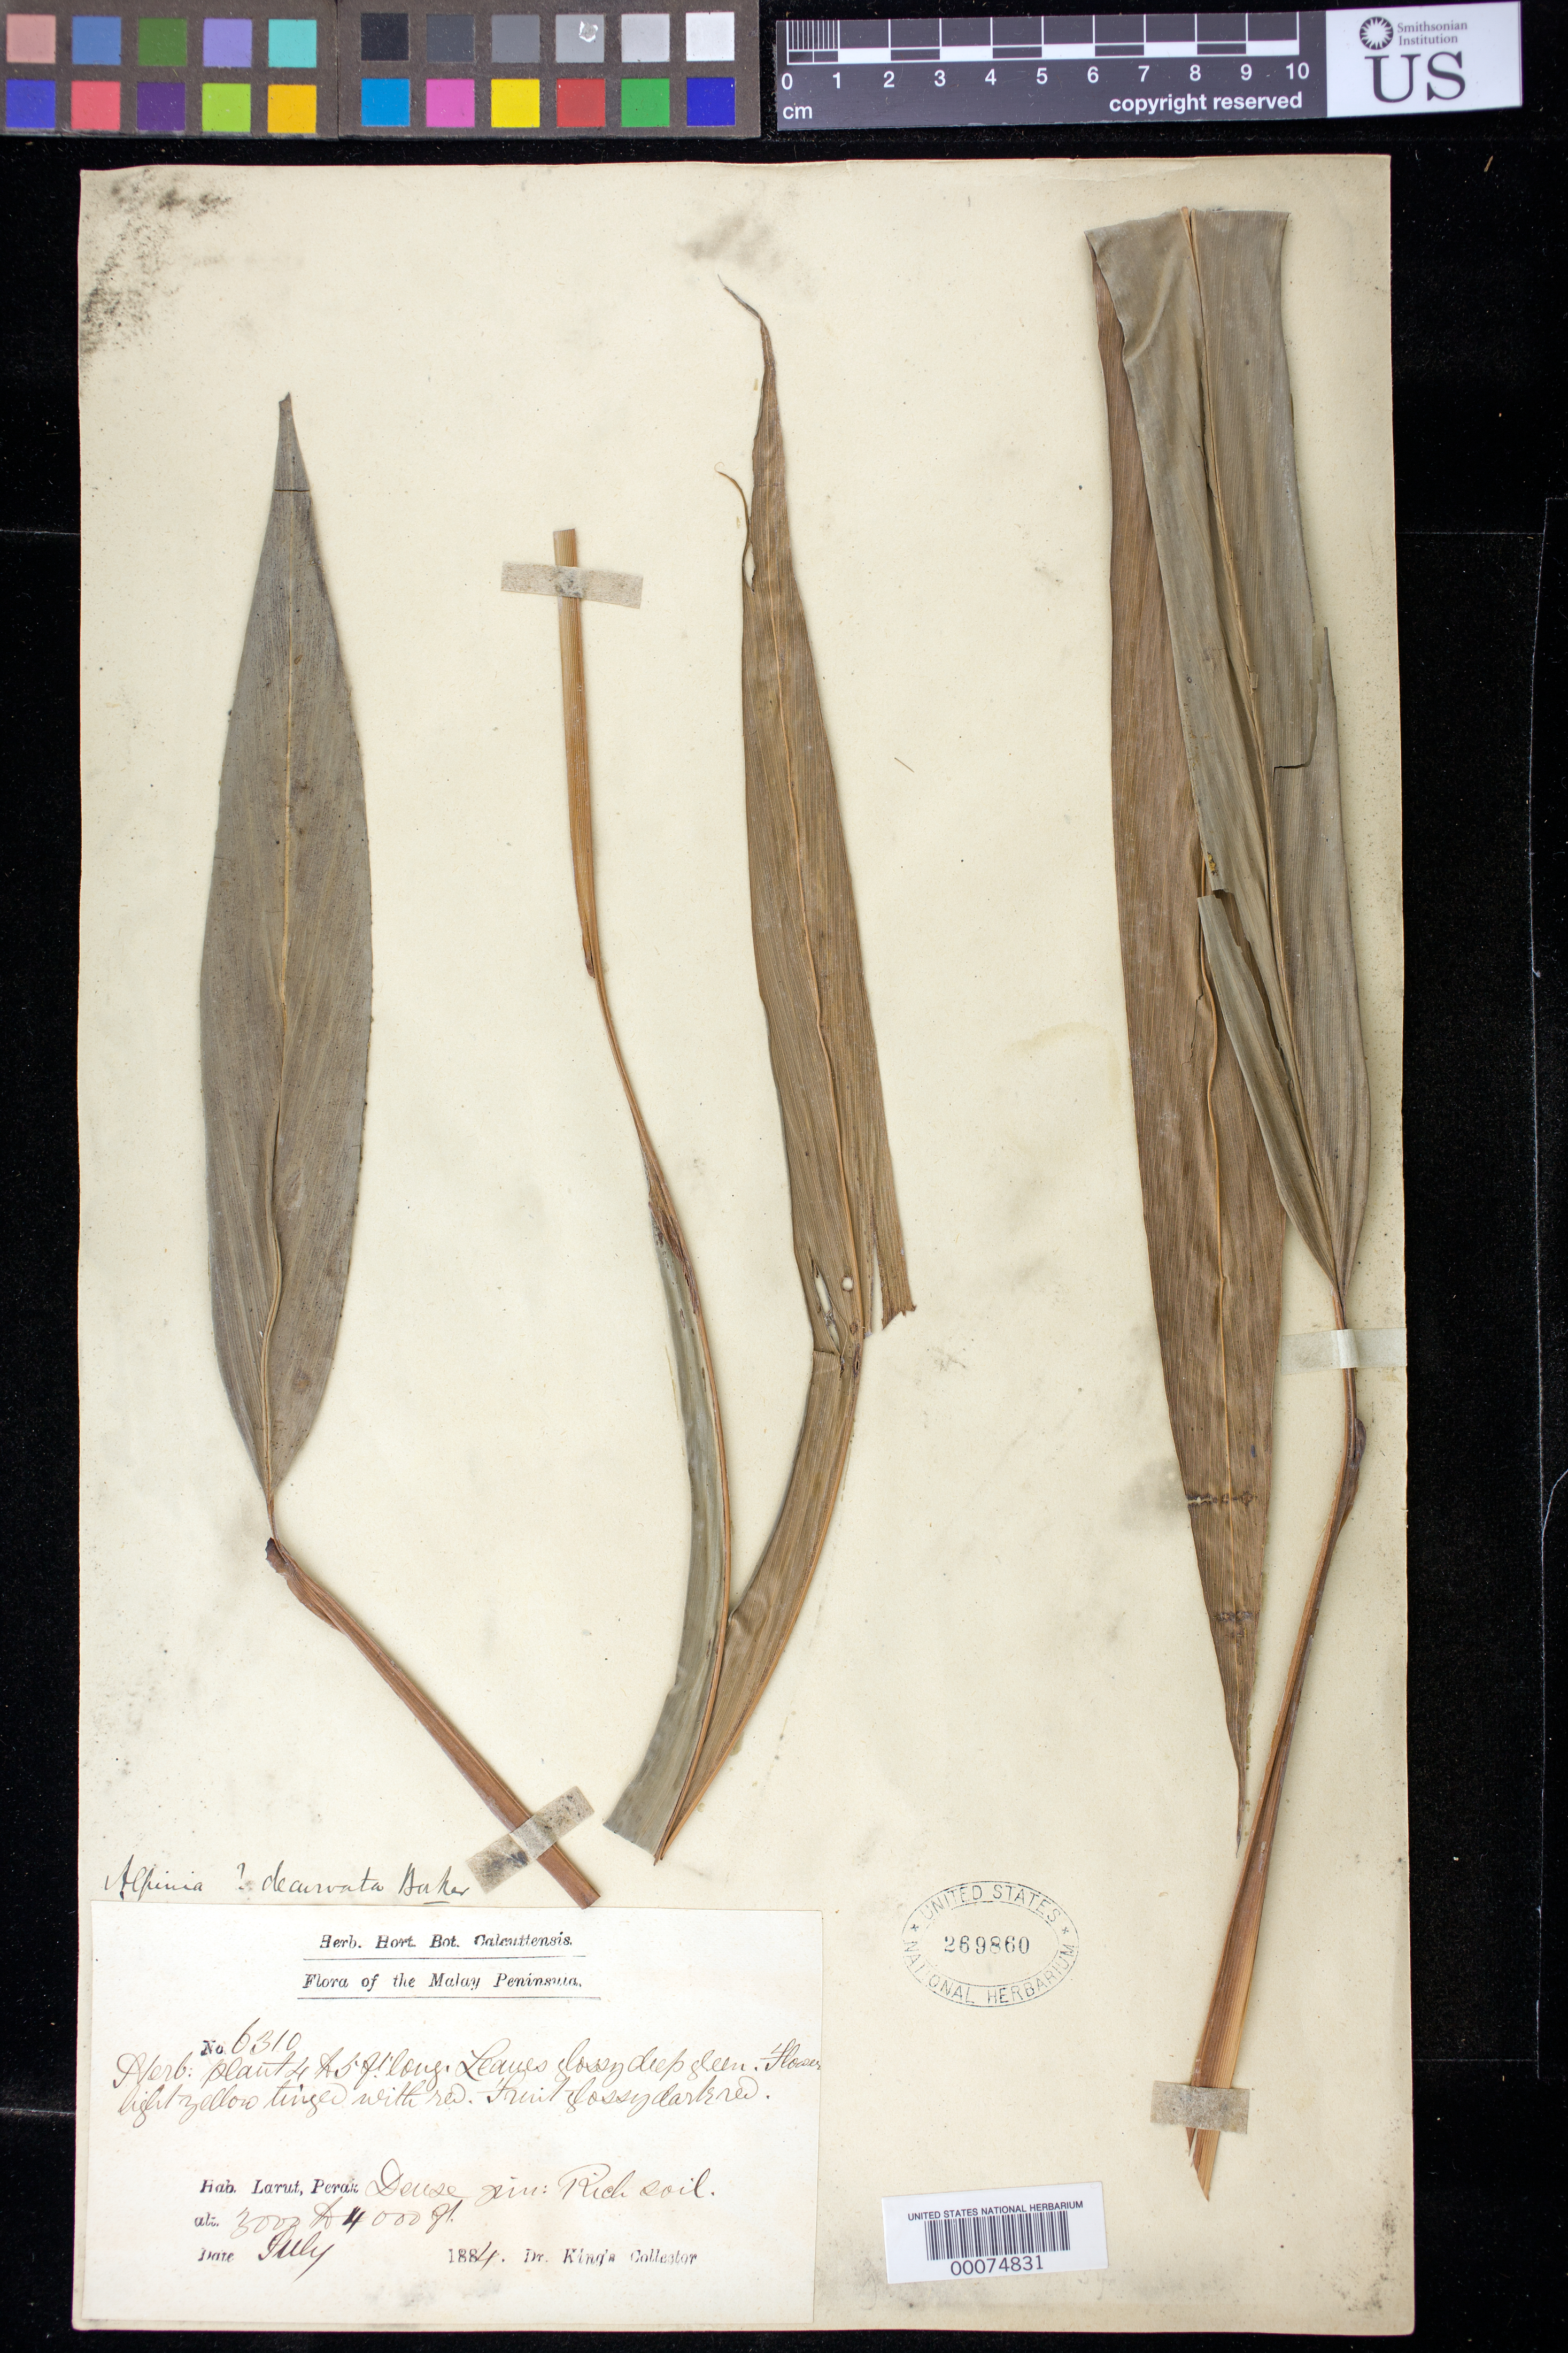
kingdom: Plantae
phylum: Tracheophyta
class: Liliopsida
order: Zingiberales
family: Zingiberaceae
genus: Alpinia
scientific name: Alpinia decurvata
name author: Baker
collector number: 6310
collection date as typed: Jul 1884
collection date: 1884-07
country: Malaysia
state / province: Perak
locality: Larut [Malay Peninsula]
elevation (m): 914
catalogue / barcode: US 269860